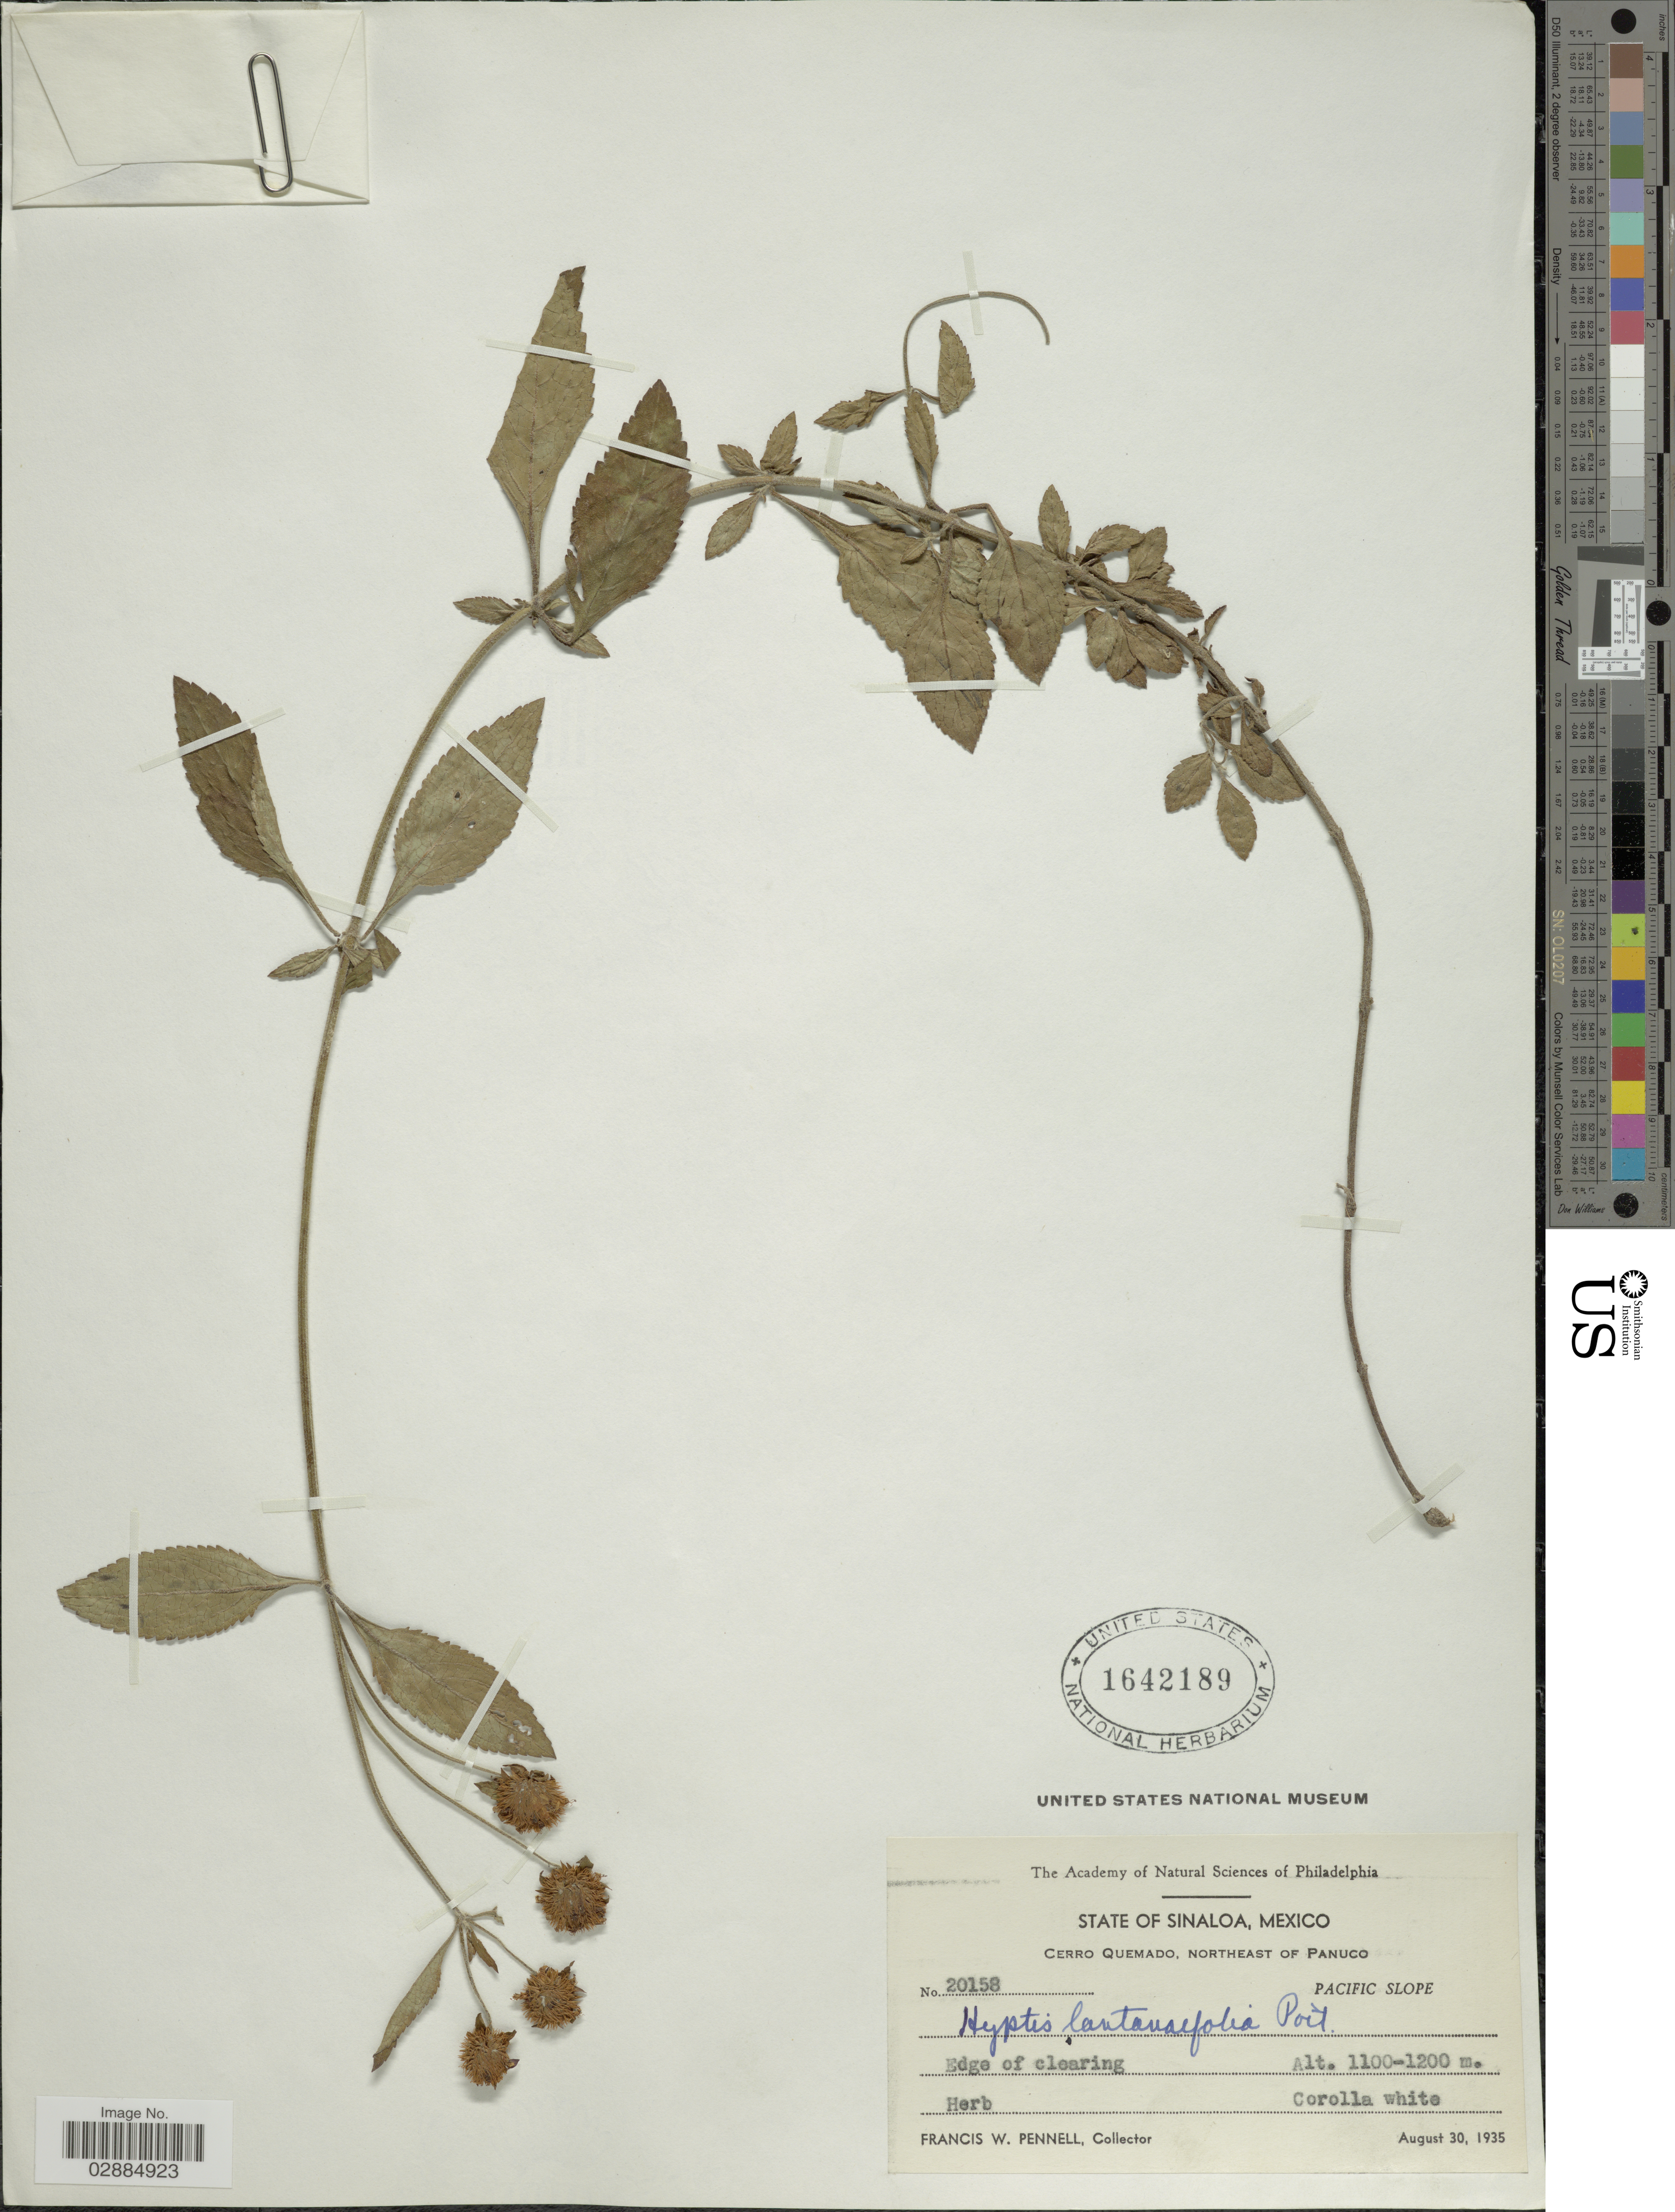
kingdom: Plantae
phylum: Tracheophyta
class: Magnoliopsida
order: Lamiales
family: Lamiaceae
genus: Hyptis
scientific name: Hyptis lantanifolia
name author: Poit.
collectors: F. W. Pennell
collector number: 20158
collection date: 1935-08-30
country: Mexico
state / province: Sinaloa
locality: State of Sinaloa, Mexico, Cerro Quemado, Northeast of Panuco, Pacific Slope.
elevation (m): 1100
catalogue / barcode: US 1642189